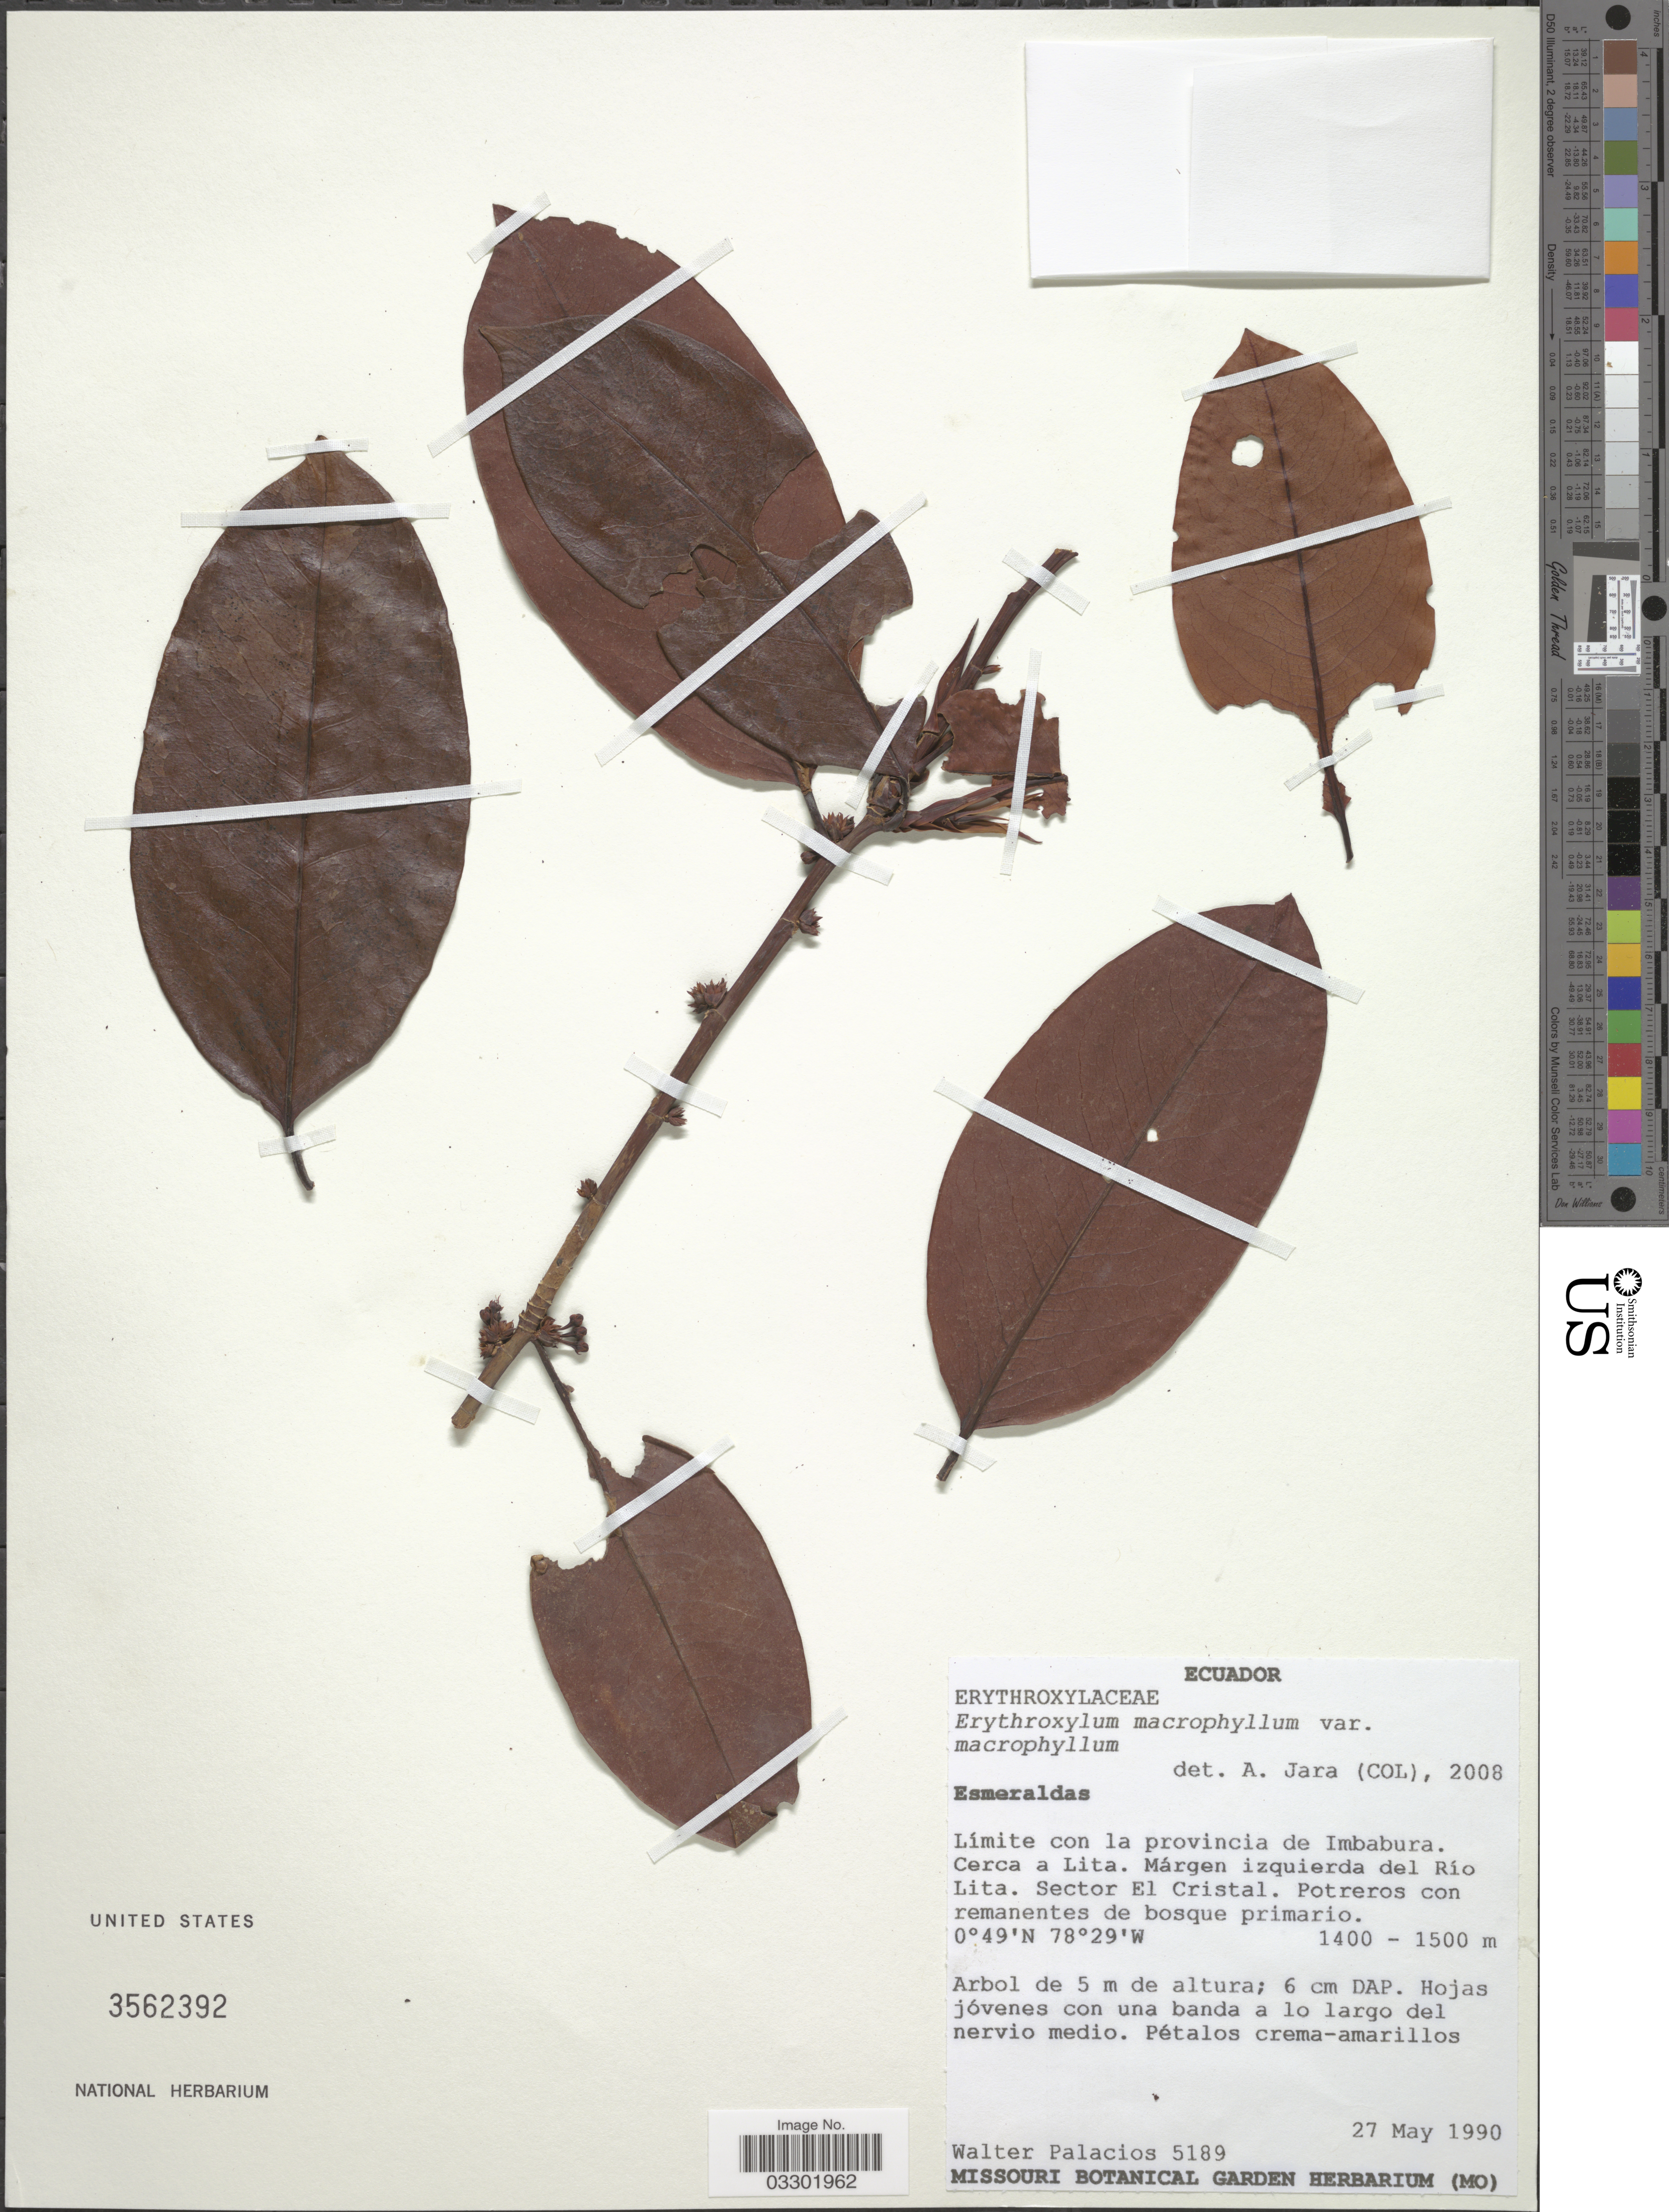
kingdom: Plantae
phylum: Tracheophyta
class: Magnoliopsida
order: Malpighiales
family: Erythroxylaceae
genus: Erythroxylum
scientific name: Erythroxylum macrophyllum var. macrophyllum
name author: Cav.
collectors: W. Palacios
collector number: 5189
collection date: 1990-05-27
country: Ecuador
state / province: Esmeraldas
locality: Límite con la provincia de Imbabura. Cerca a Lita. Márgen izquierda del Río Lita. Sector El Cristal.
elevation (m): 1400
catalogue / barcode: US 3562392